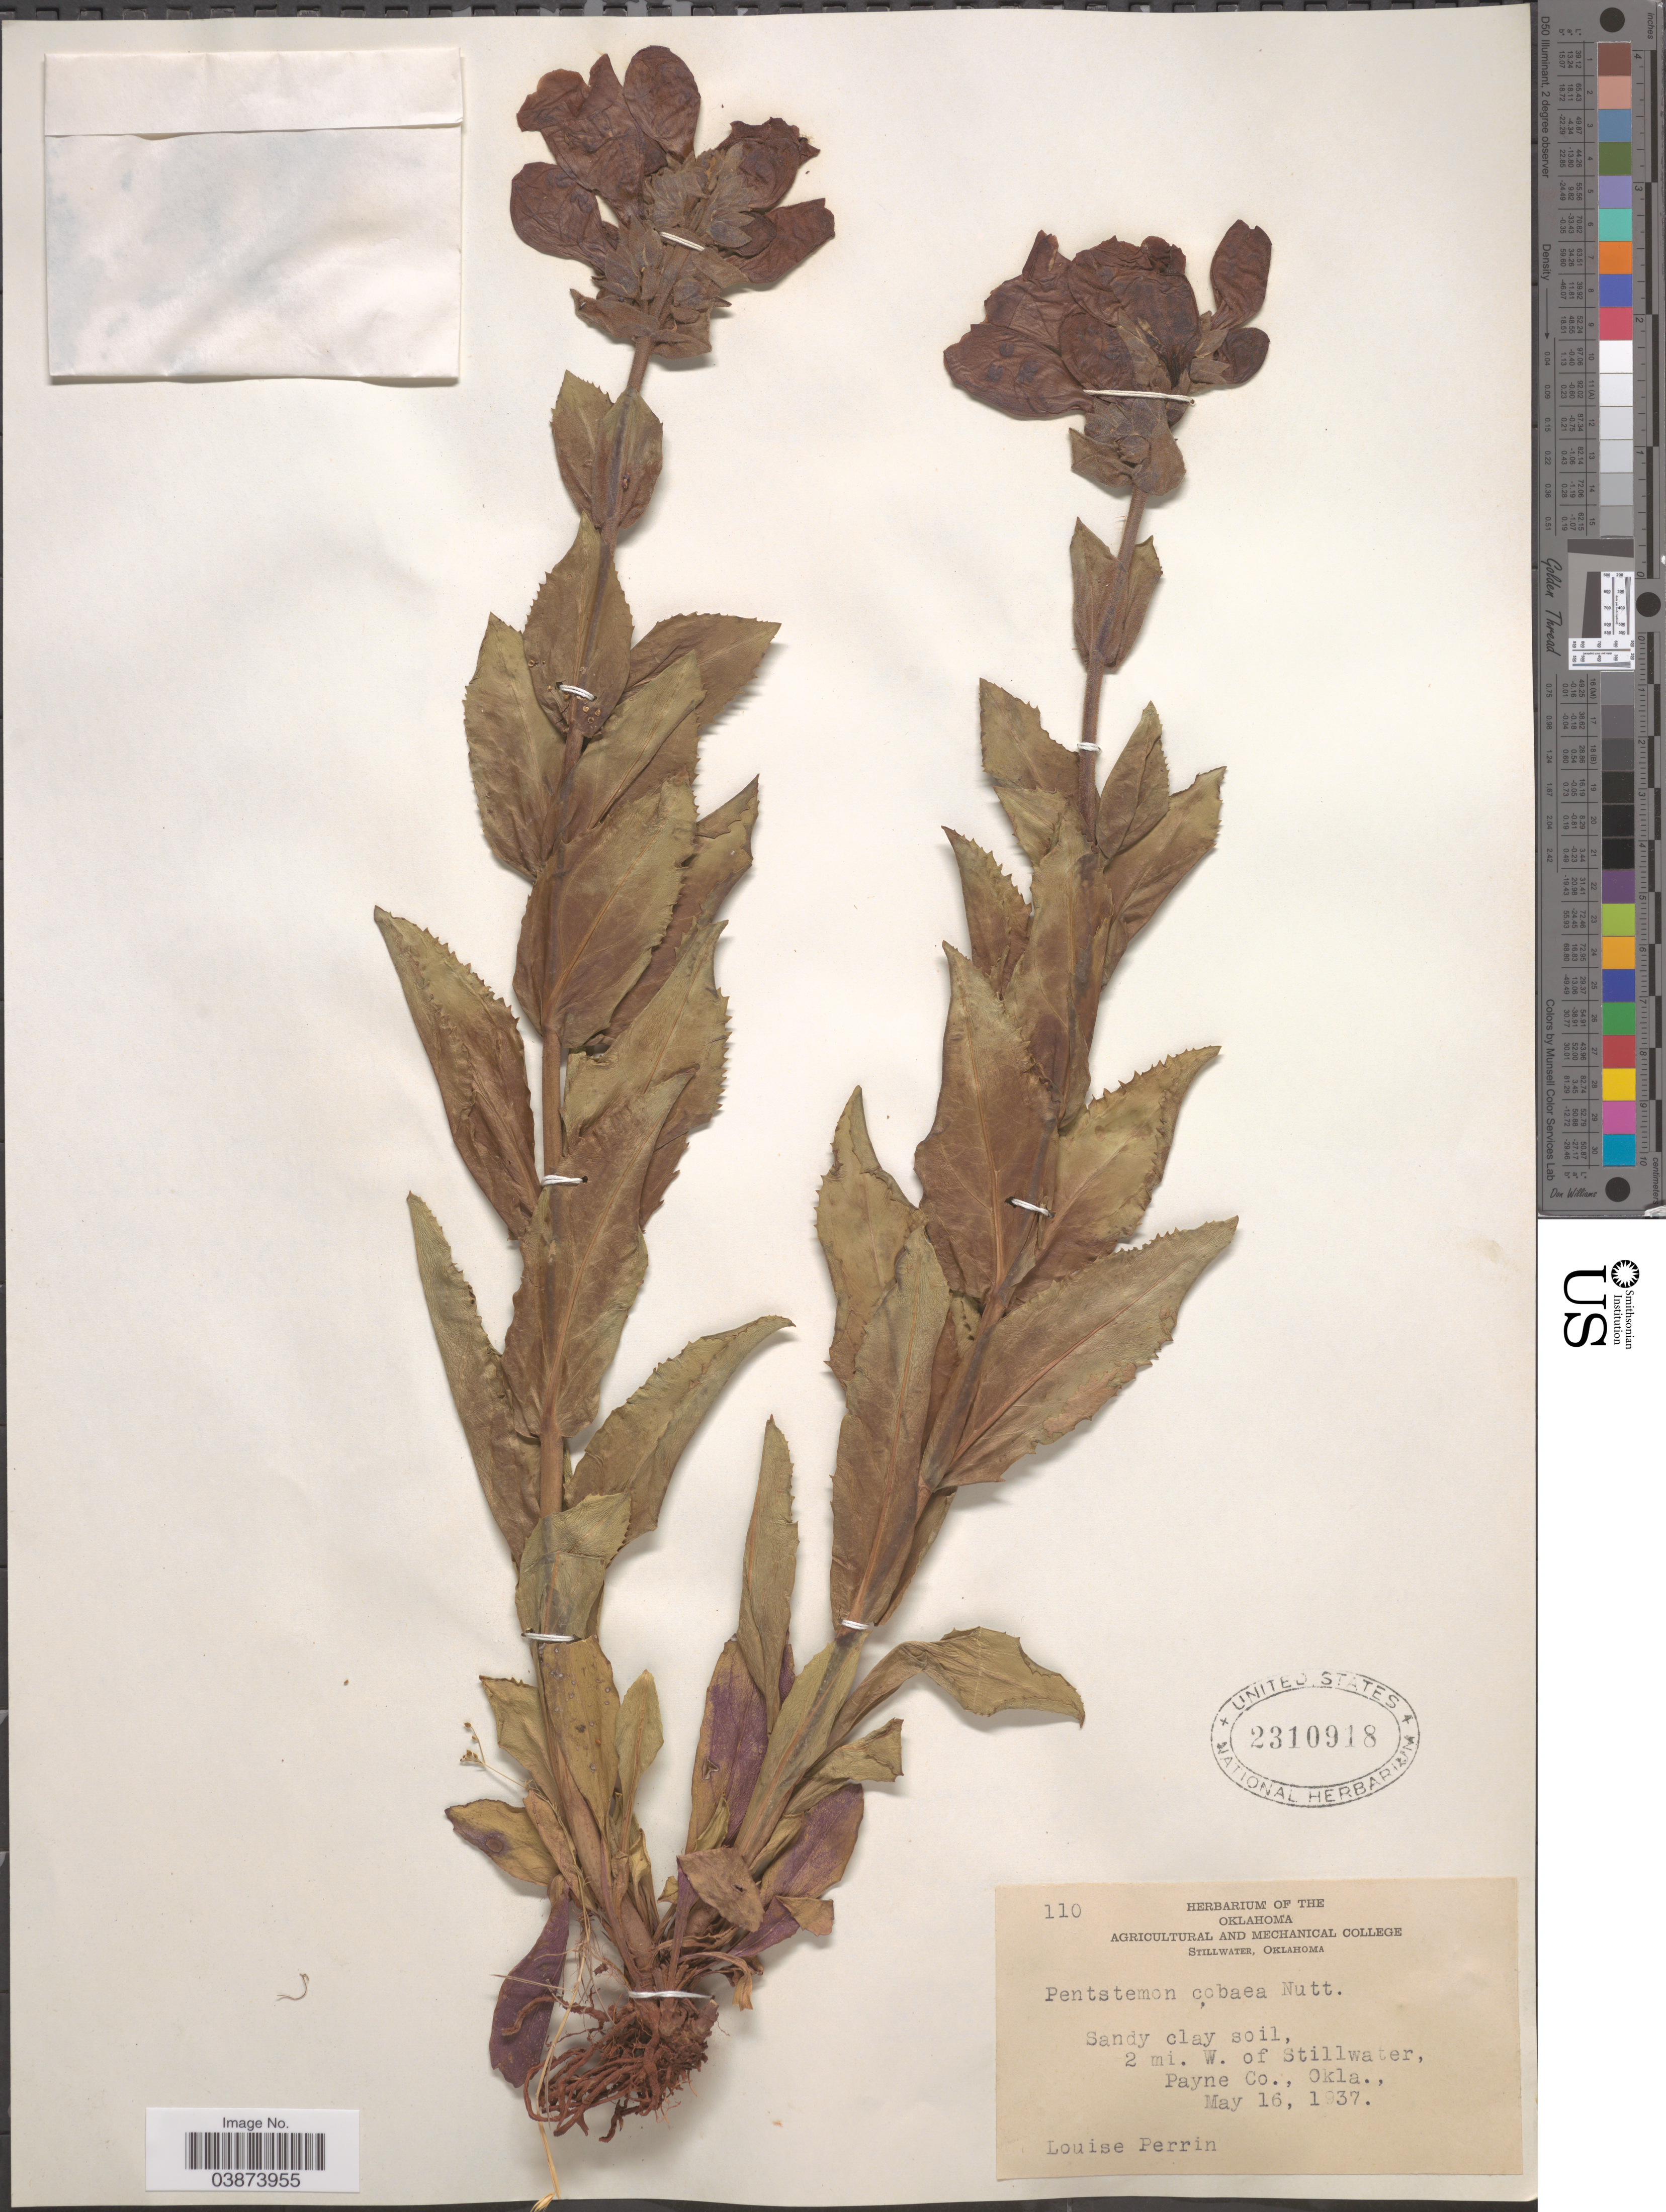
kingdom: Plantae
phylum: Tracheophyta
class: Magnoliopsida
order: Lamiales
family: Plantaginaceae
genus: Penstemon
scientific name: Penstemon cobaea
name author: (Nutt.)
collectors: L. Perrin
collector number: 110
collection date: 1937-05-16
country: United States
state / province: Oklahoma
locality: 2 mi. W. of Stillwater, Payne Co.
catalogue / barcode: US 2310918